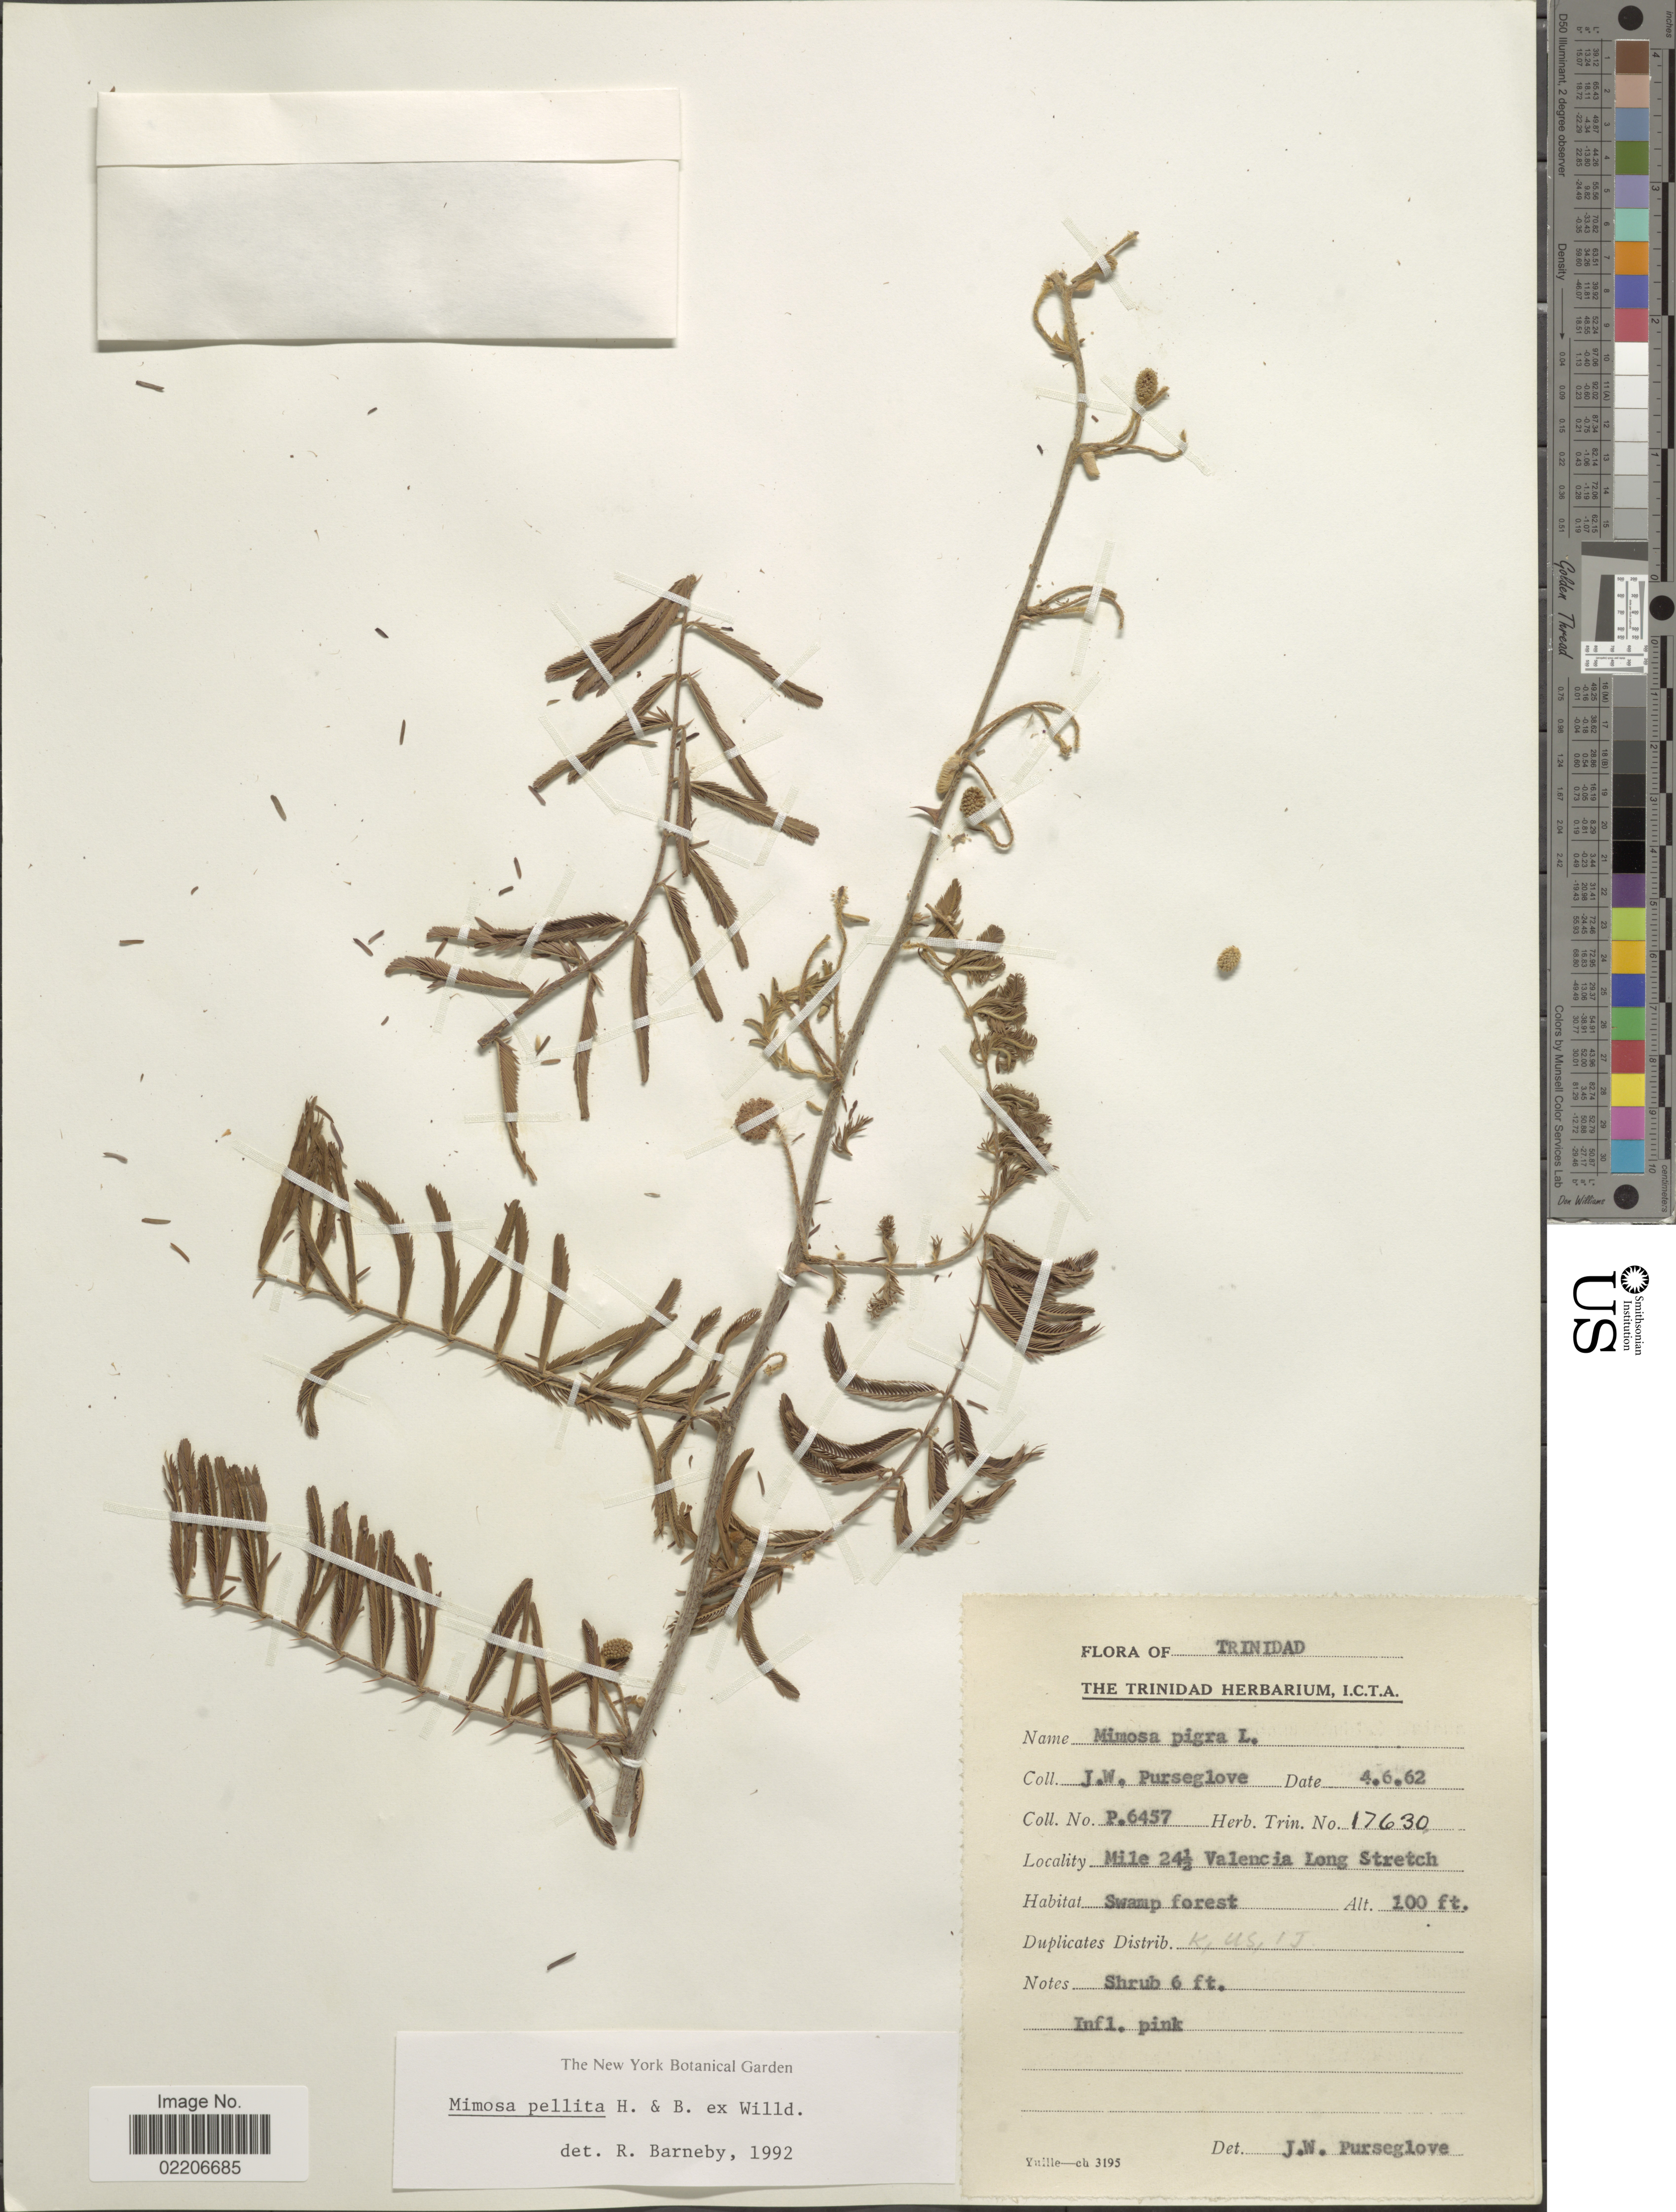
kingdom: Plantae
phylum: Tracheophyta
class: Magnoliopsida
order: Fabales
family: Fabaceae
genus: Mimosa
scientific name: Mimosa pellita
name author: Humb. & Bonpl. ex Willd.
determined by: Barneby, Rupert C., (NY)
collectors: J. Purseglove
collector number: P6457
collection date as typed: Transcribed d/m/y: 4/6/62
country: Trinidad and Tobago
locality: Trinidad, Mile 24½ Valencia Long Stretch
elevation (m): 30